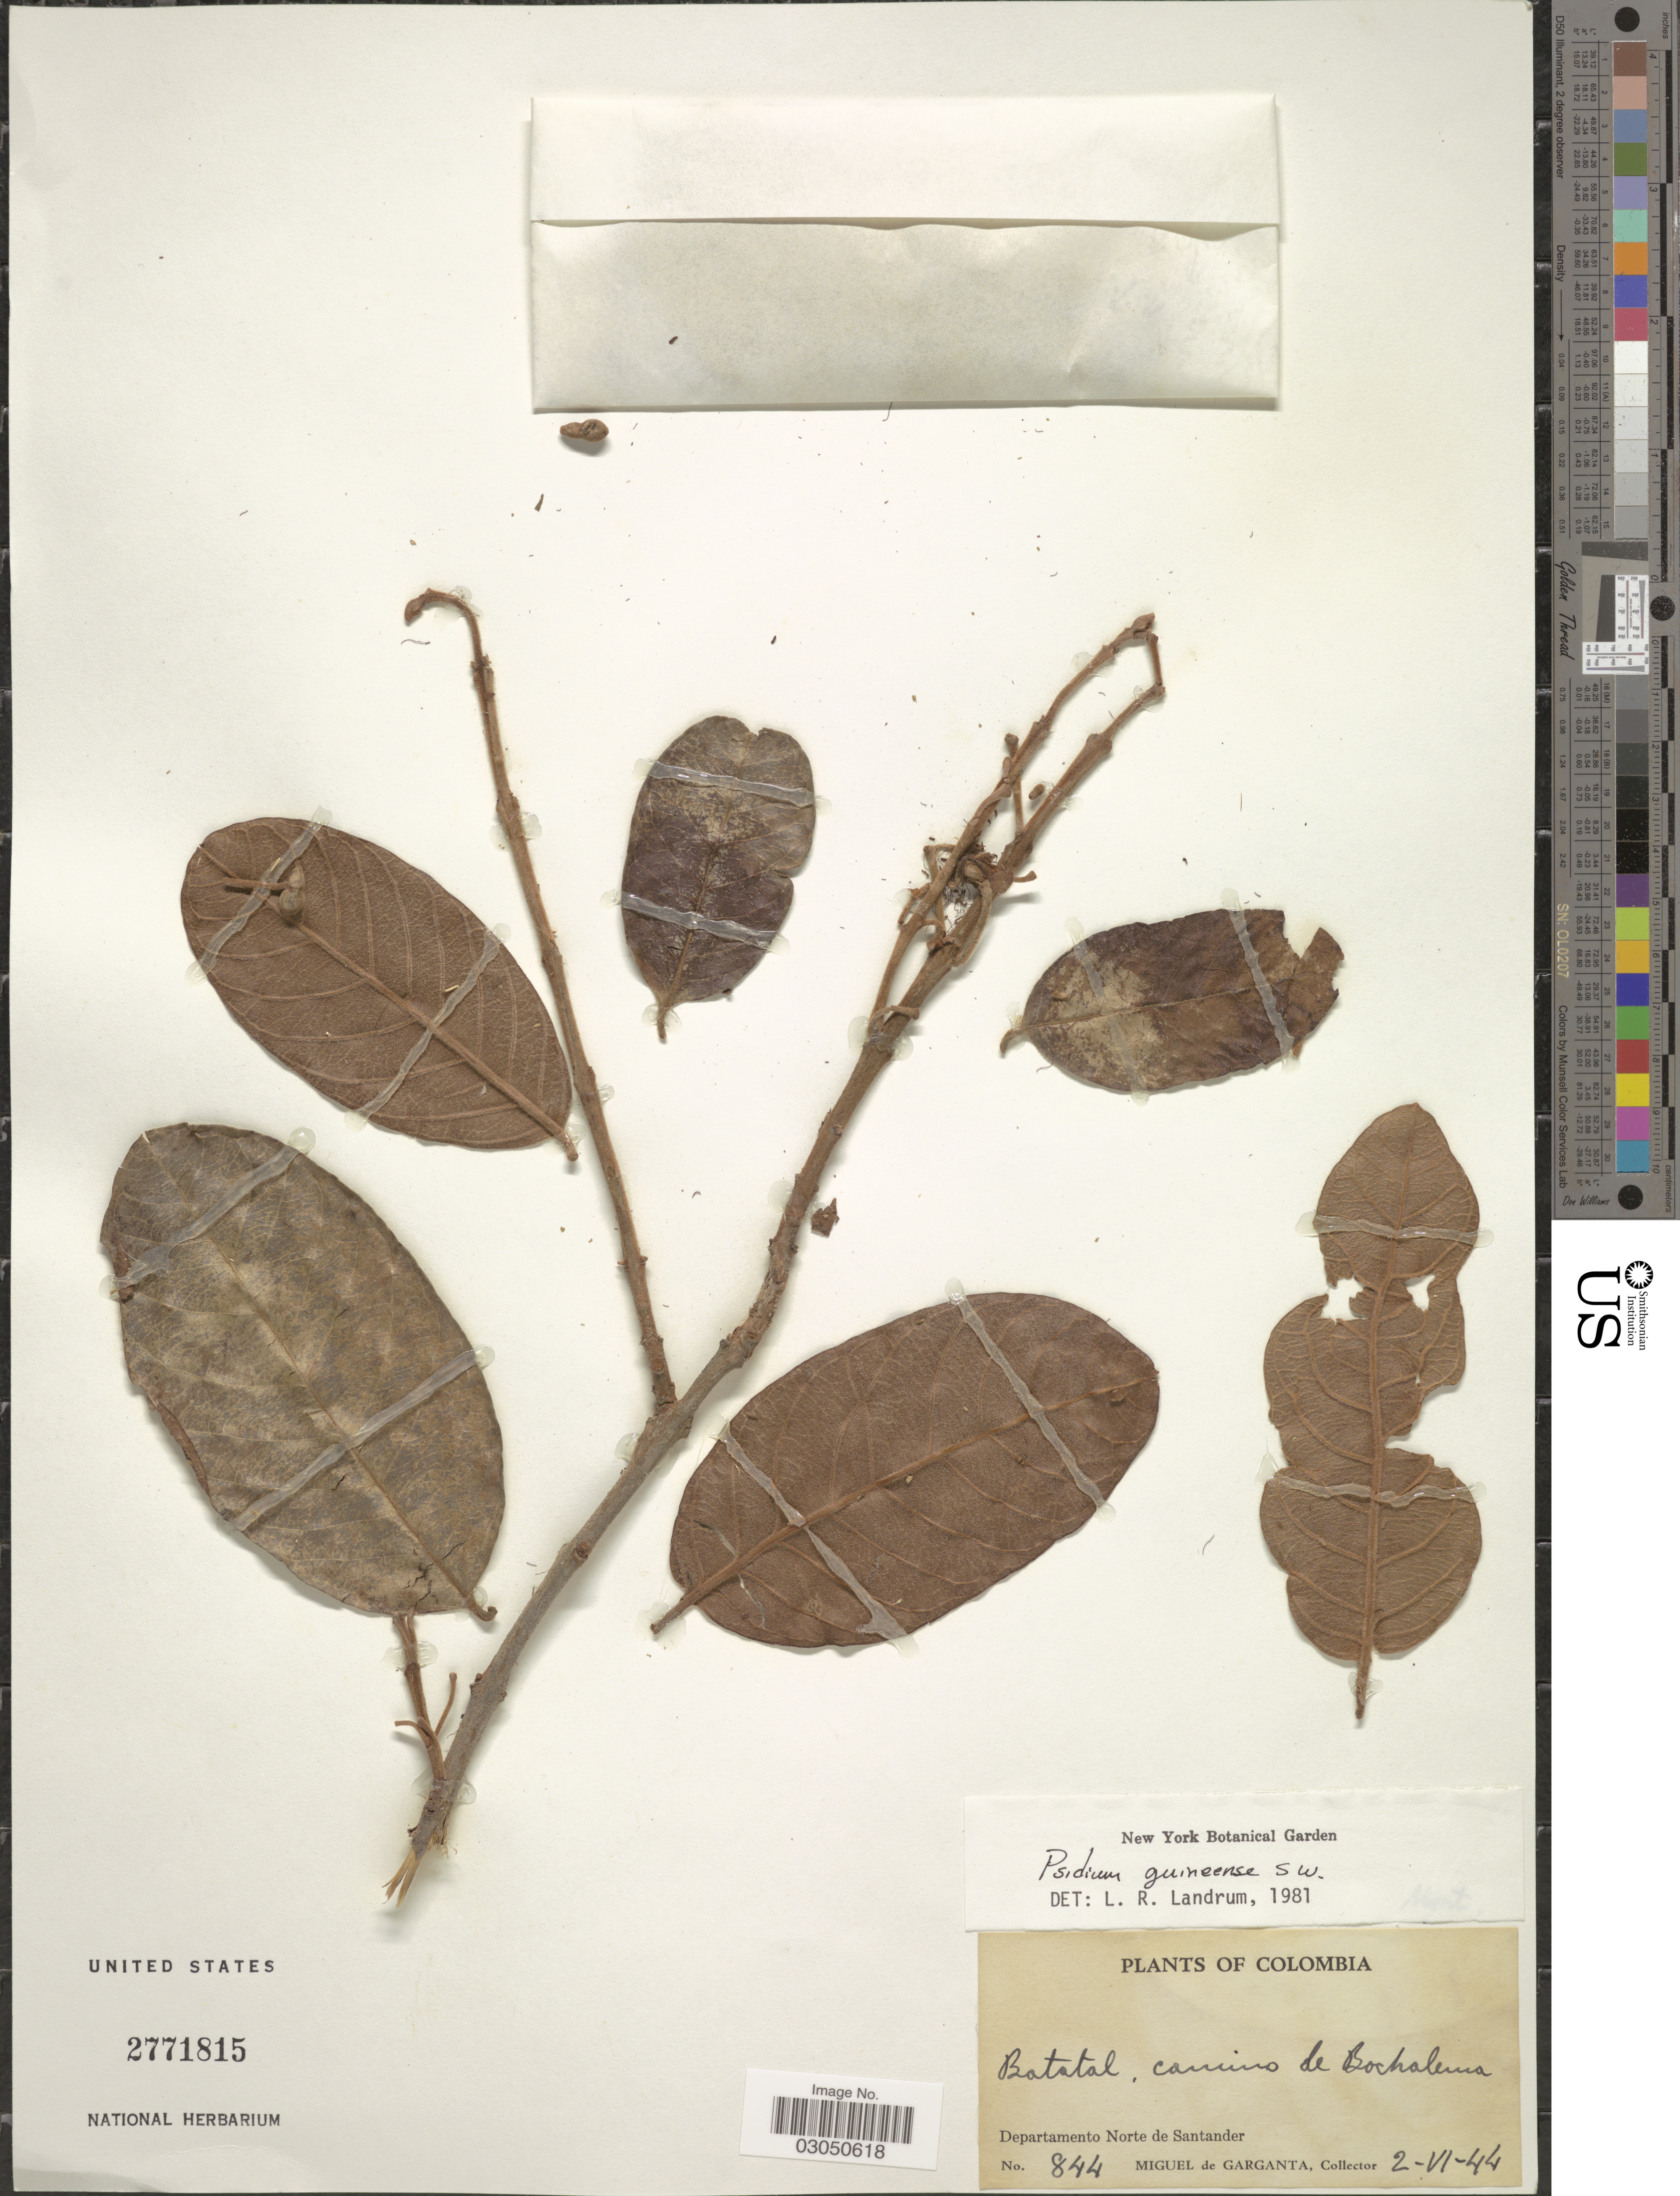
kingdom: Plantae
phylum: Tracheophyta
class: Magnoliopsida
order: Myrtales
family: Myrtaceae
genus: Psidium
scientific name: Psidium guineense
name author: Sw.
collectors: M. Garganta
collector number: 844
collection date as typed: Transcribed d/m/y: 2/6/44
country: Colombia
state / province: Norte de Santander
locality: Batatal, camino de Bochalema. Departamento Norte de Santander.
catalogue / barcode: US 2771815